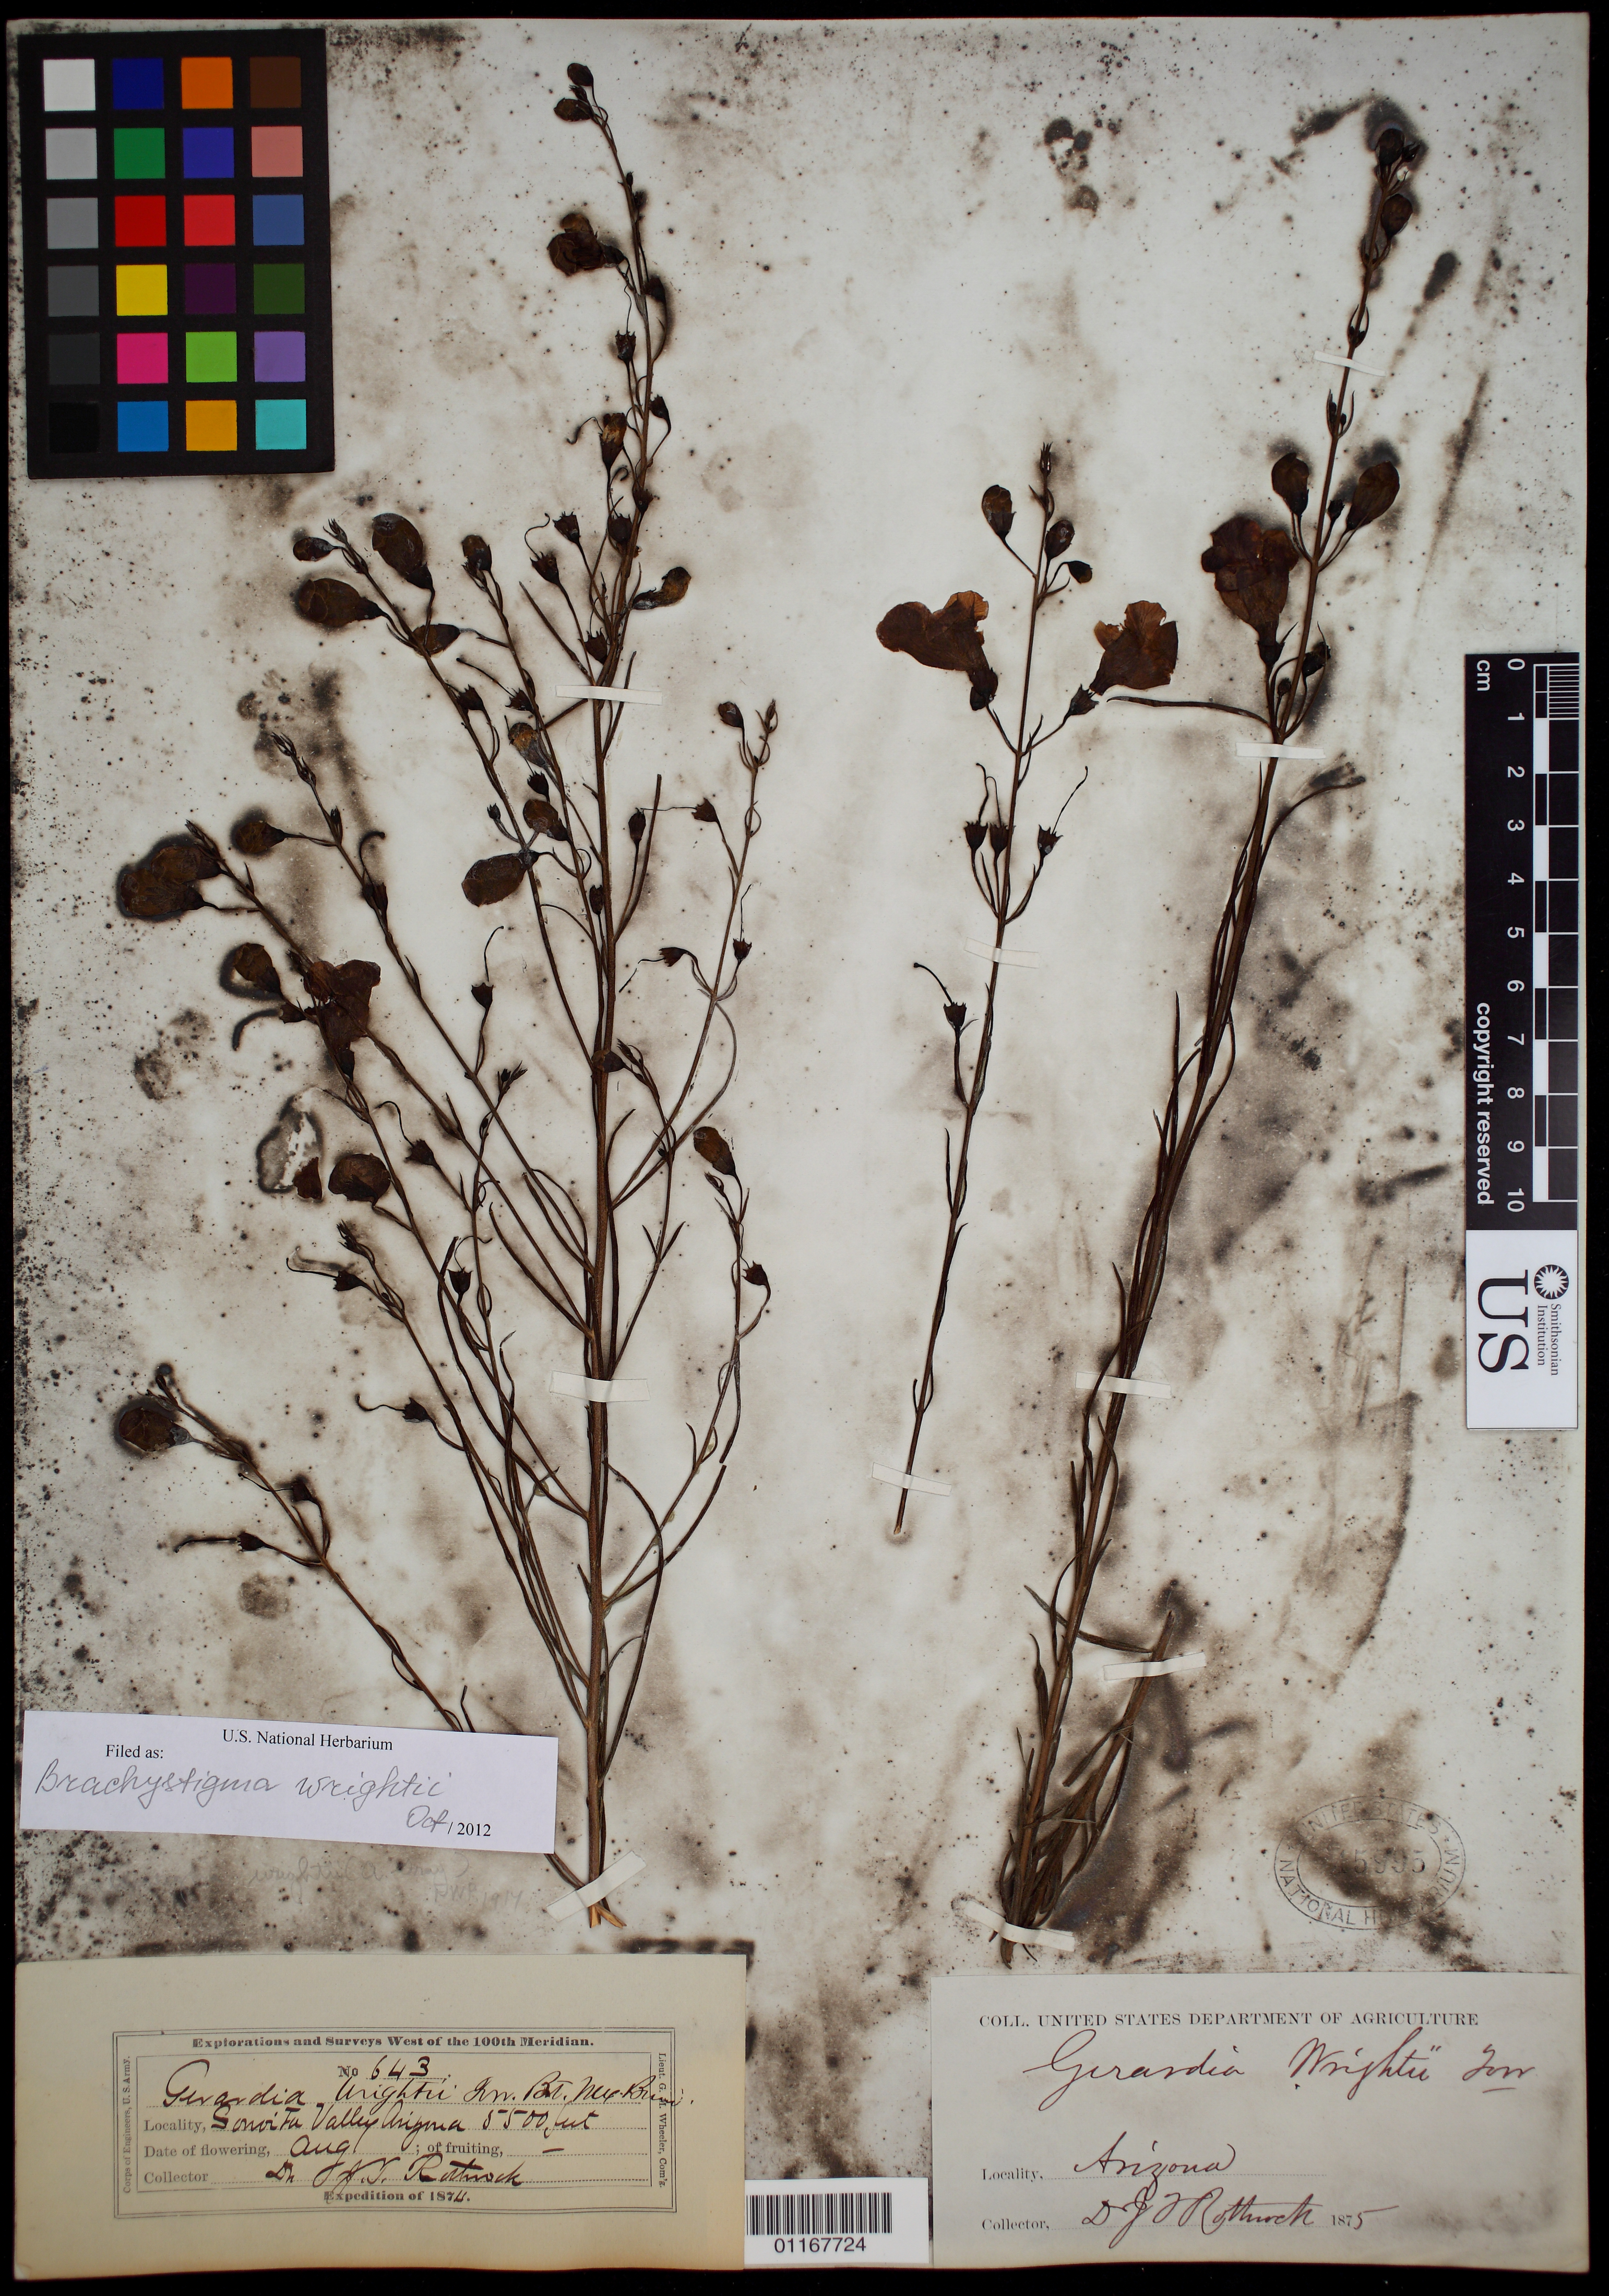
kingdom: Plantae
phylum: Tracheophyta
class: Magnoliopsida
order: Lamiales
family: Orobanchaceae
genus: Brachystigma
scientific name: Brachystigma wrightii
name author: (A. Gray) Pennell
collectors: J. T. Rothrock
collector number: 643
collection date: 1874-08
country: United States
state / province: Arizona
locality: Sonoita Valley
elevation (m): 1676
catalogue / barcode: US 45995